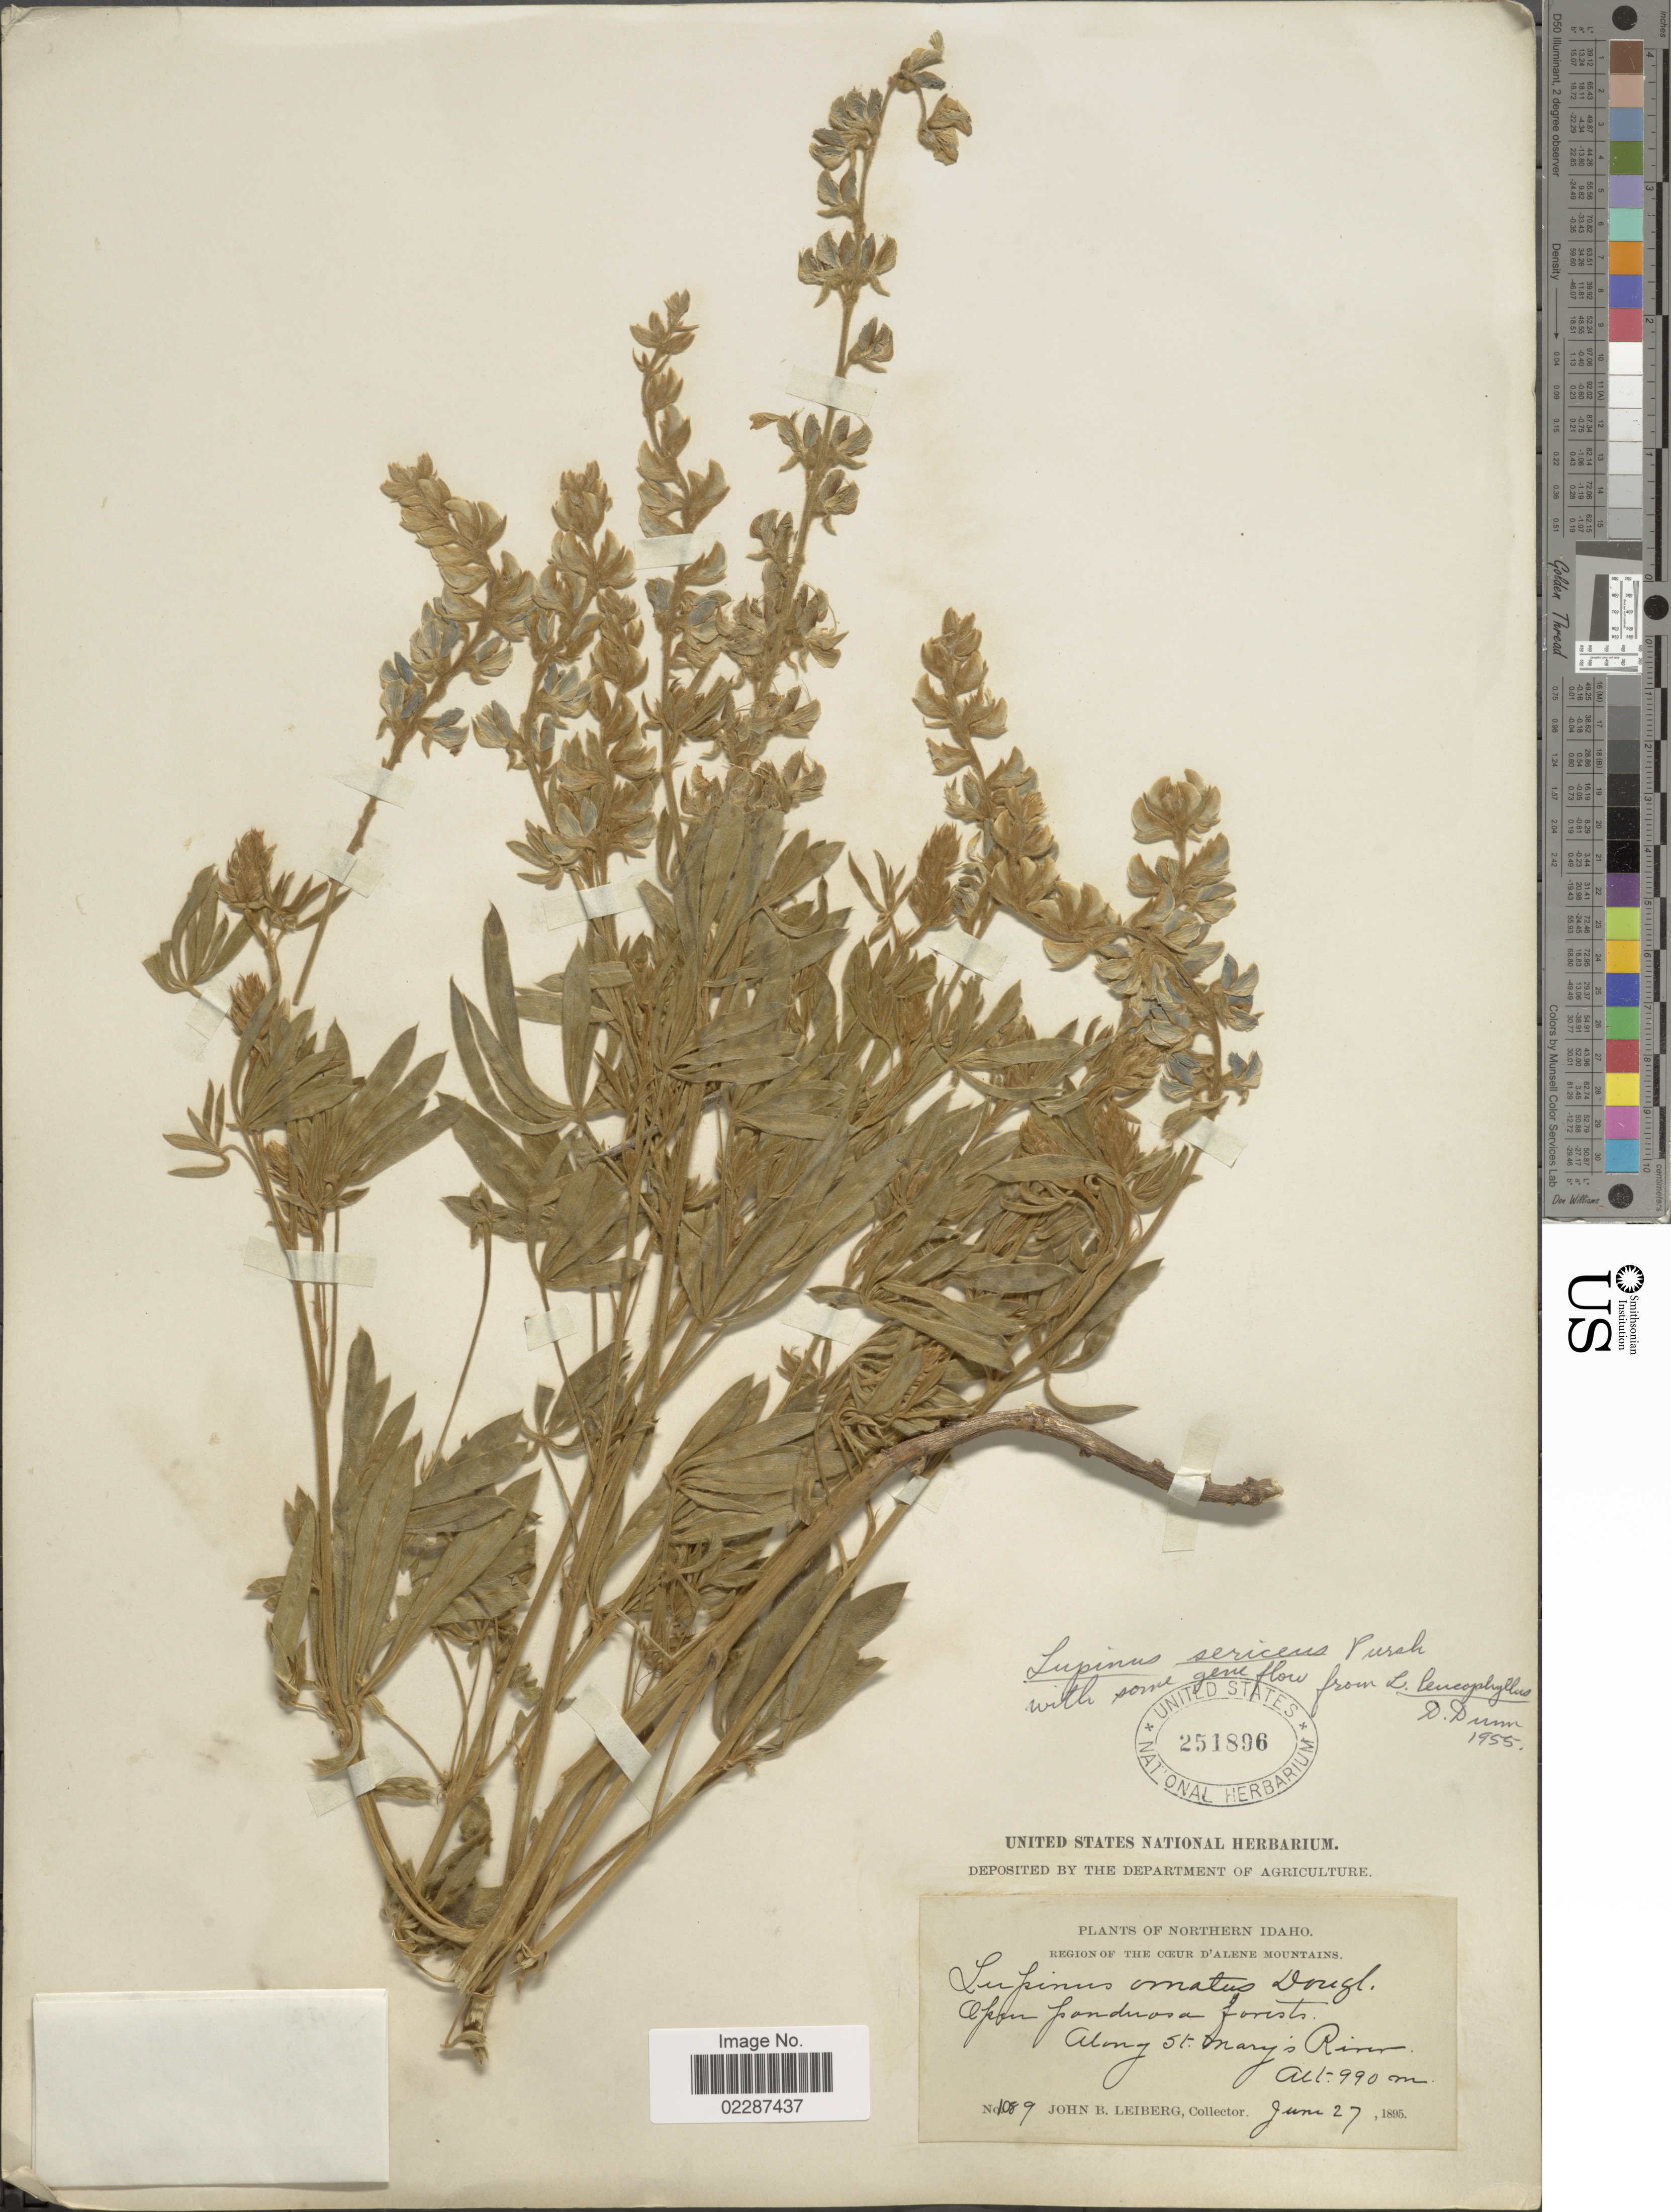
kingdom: Plantae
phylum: Tracheophyta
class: Magnoliopsida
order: Fabales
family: Fabaceae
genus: Lupinus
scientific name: Lupinus sericeus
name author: Pursh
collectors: J. B. Leiberg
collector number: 1089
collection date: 1895-06-27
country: United States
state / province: Idaho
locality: Northern Idaho, Region of the Ceur D'Alene Mountains, Along St. Mary's River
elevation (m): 990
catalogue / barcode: US 251896